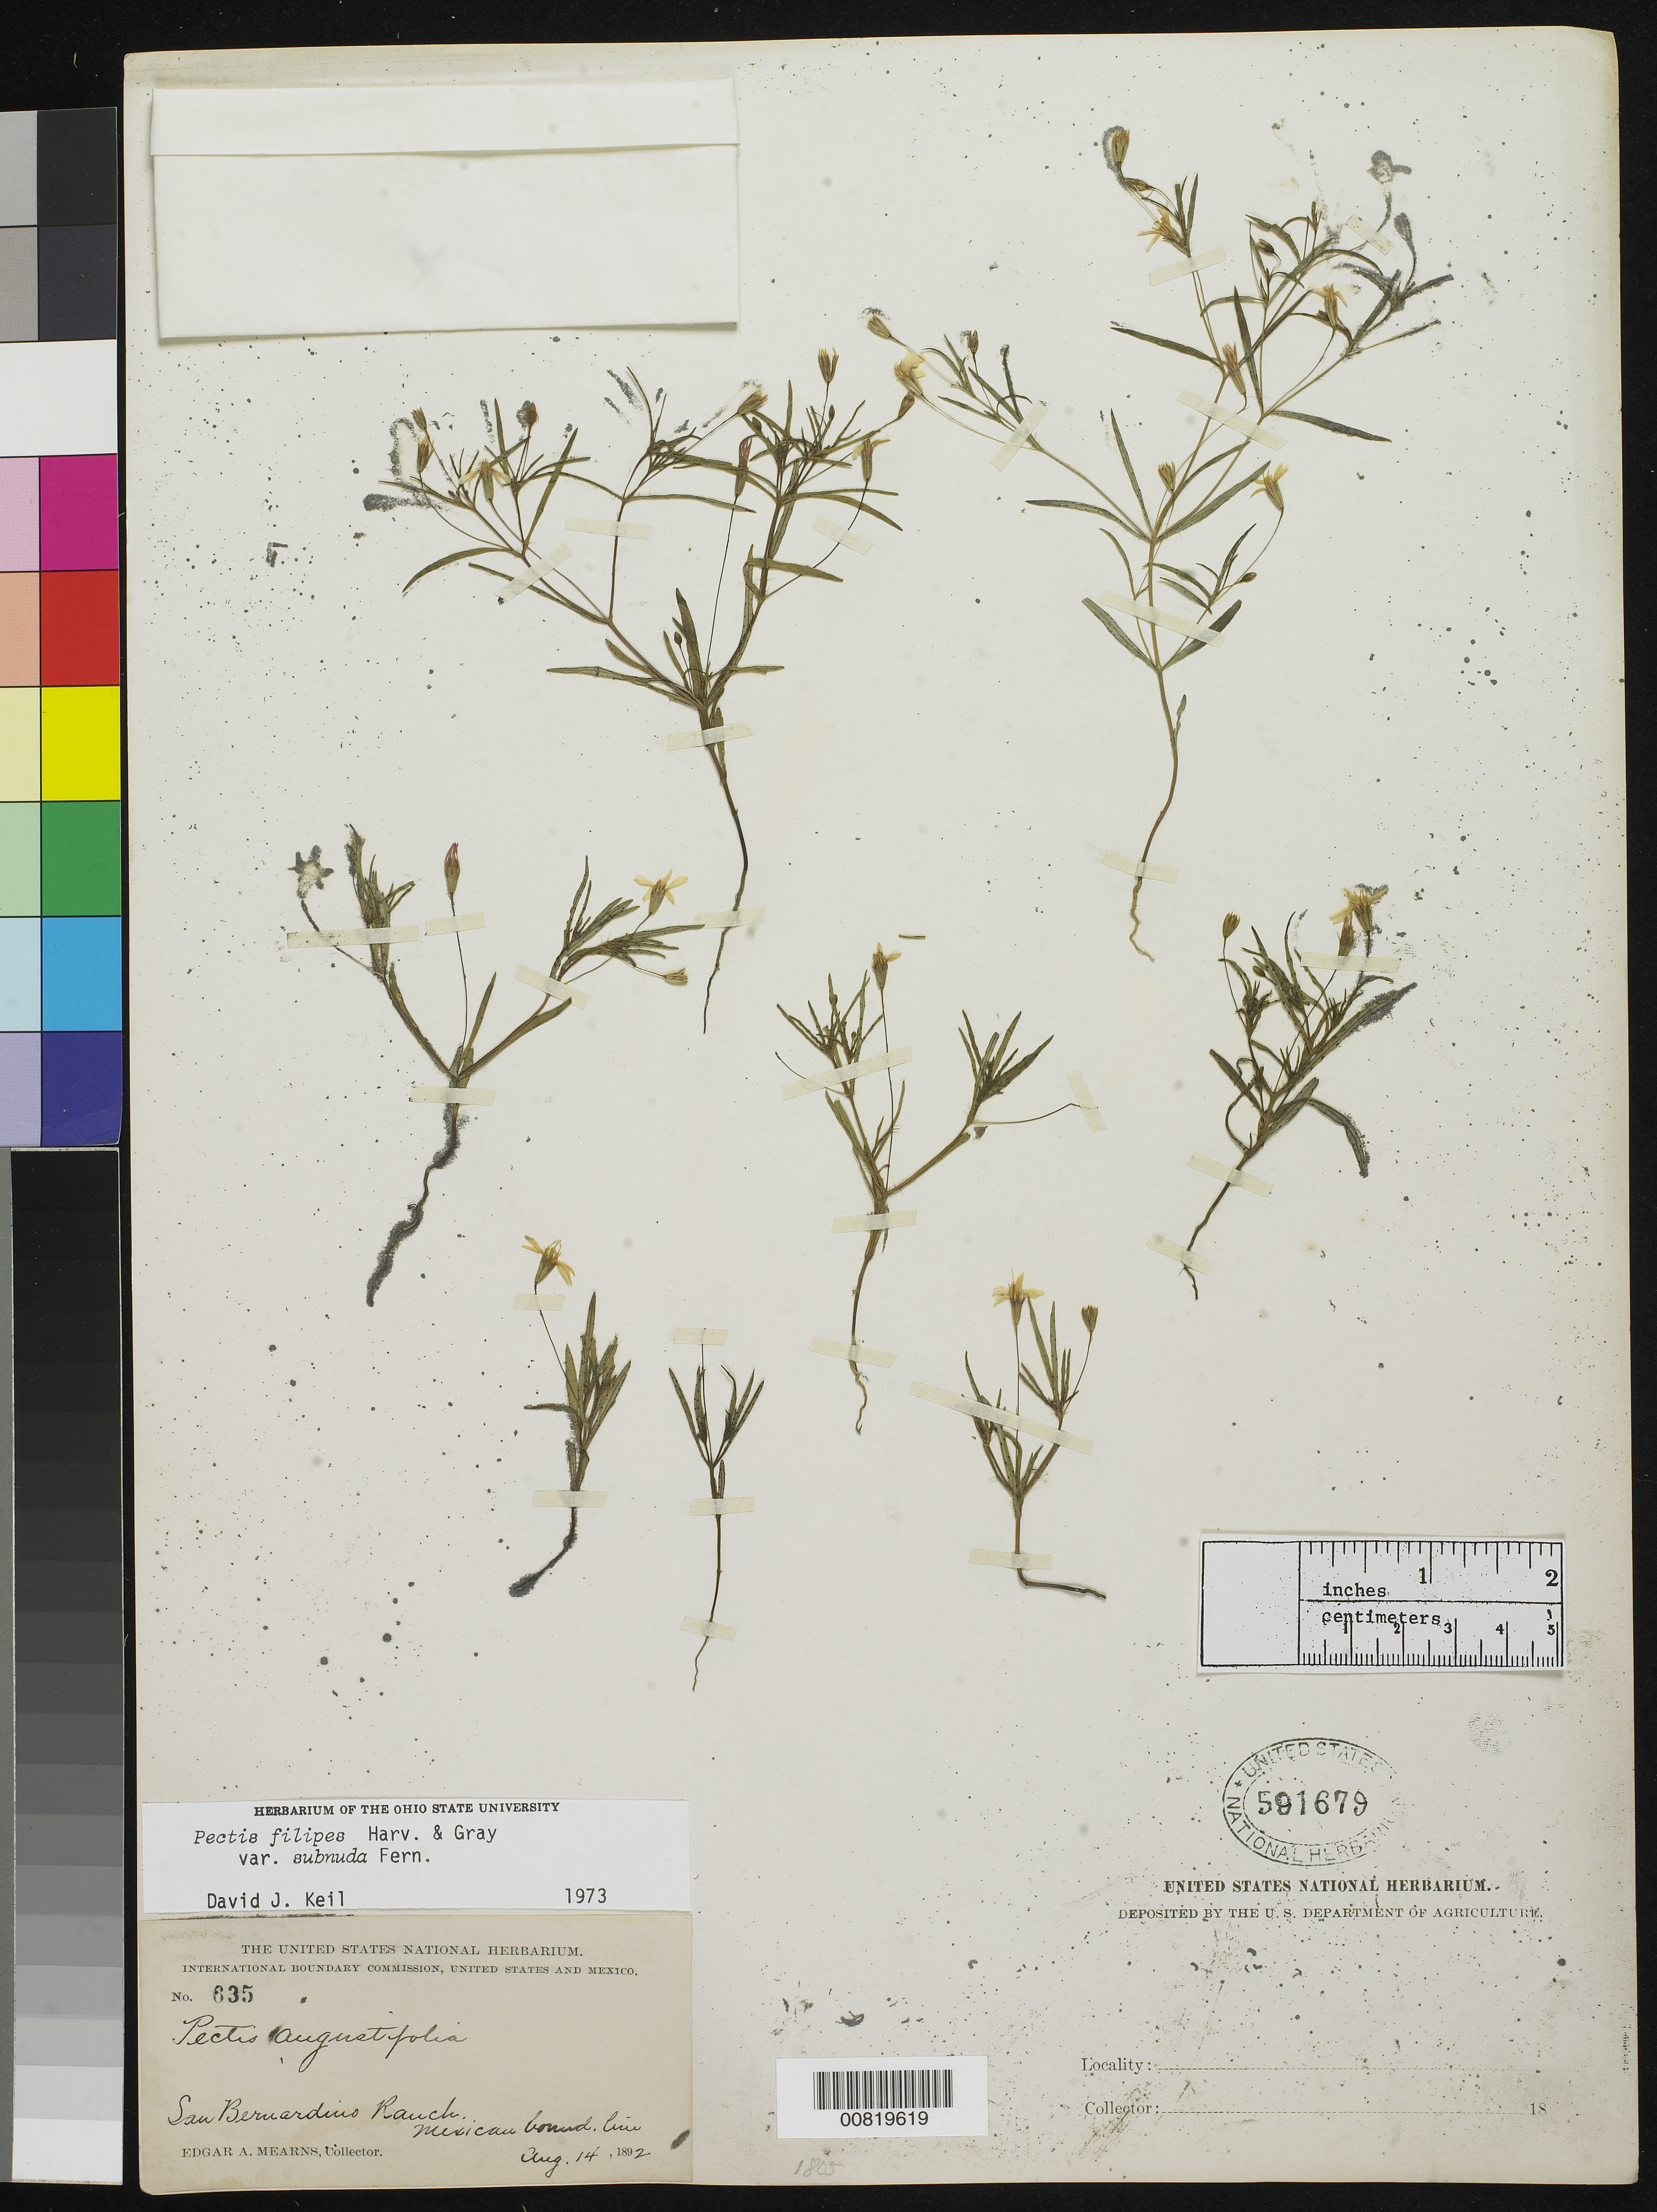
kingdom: Plantae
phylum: Tracheophyta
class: Magnoliopsida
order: Asterales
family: Asteraceae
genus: Pectis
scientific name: Pectis angustifolia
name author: Torr.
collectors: E. A. Mearns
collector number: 635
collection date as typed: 14 Aug 1892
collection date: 1892-08-14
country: United States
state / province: Arizona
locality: San Bernardino Ranch, Mexican Boundary Line.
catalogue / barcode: US 591679